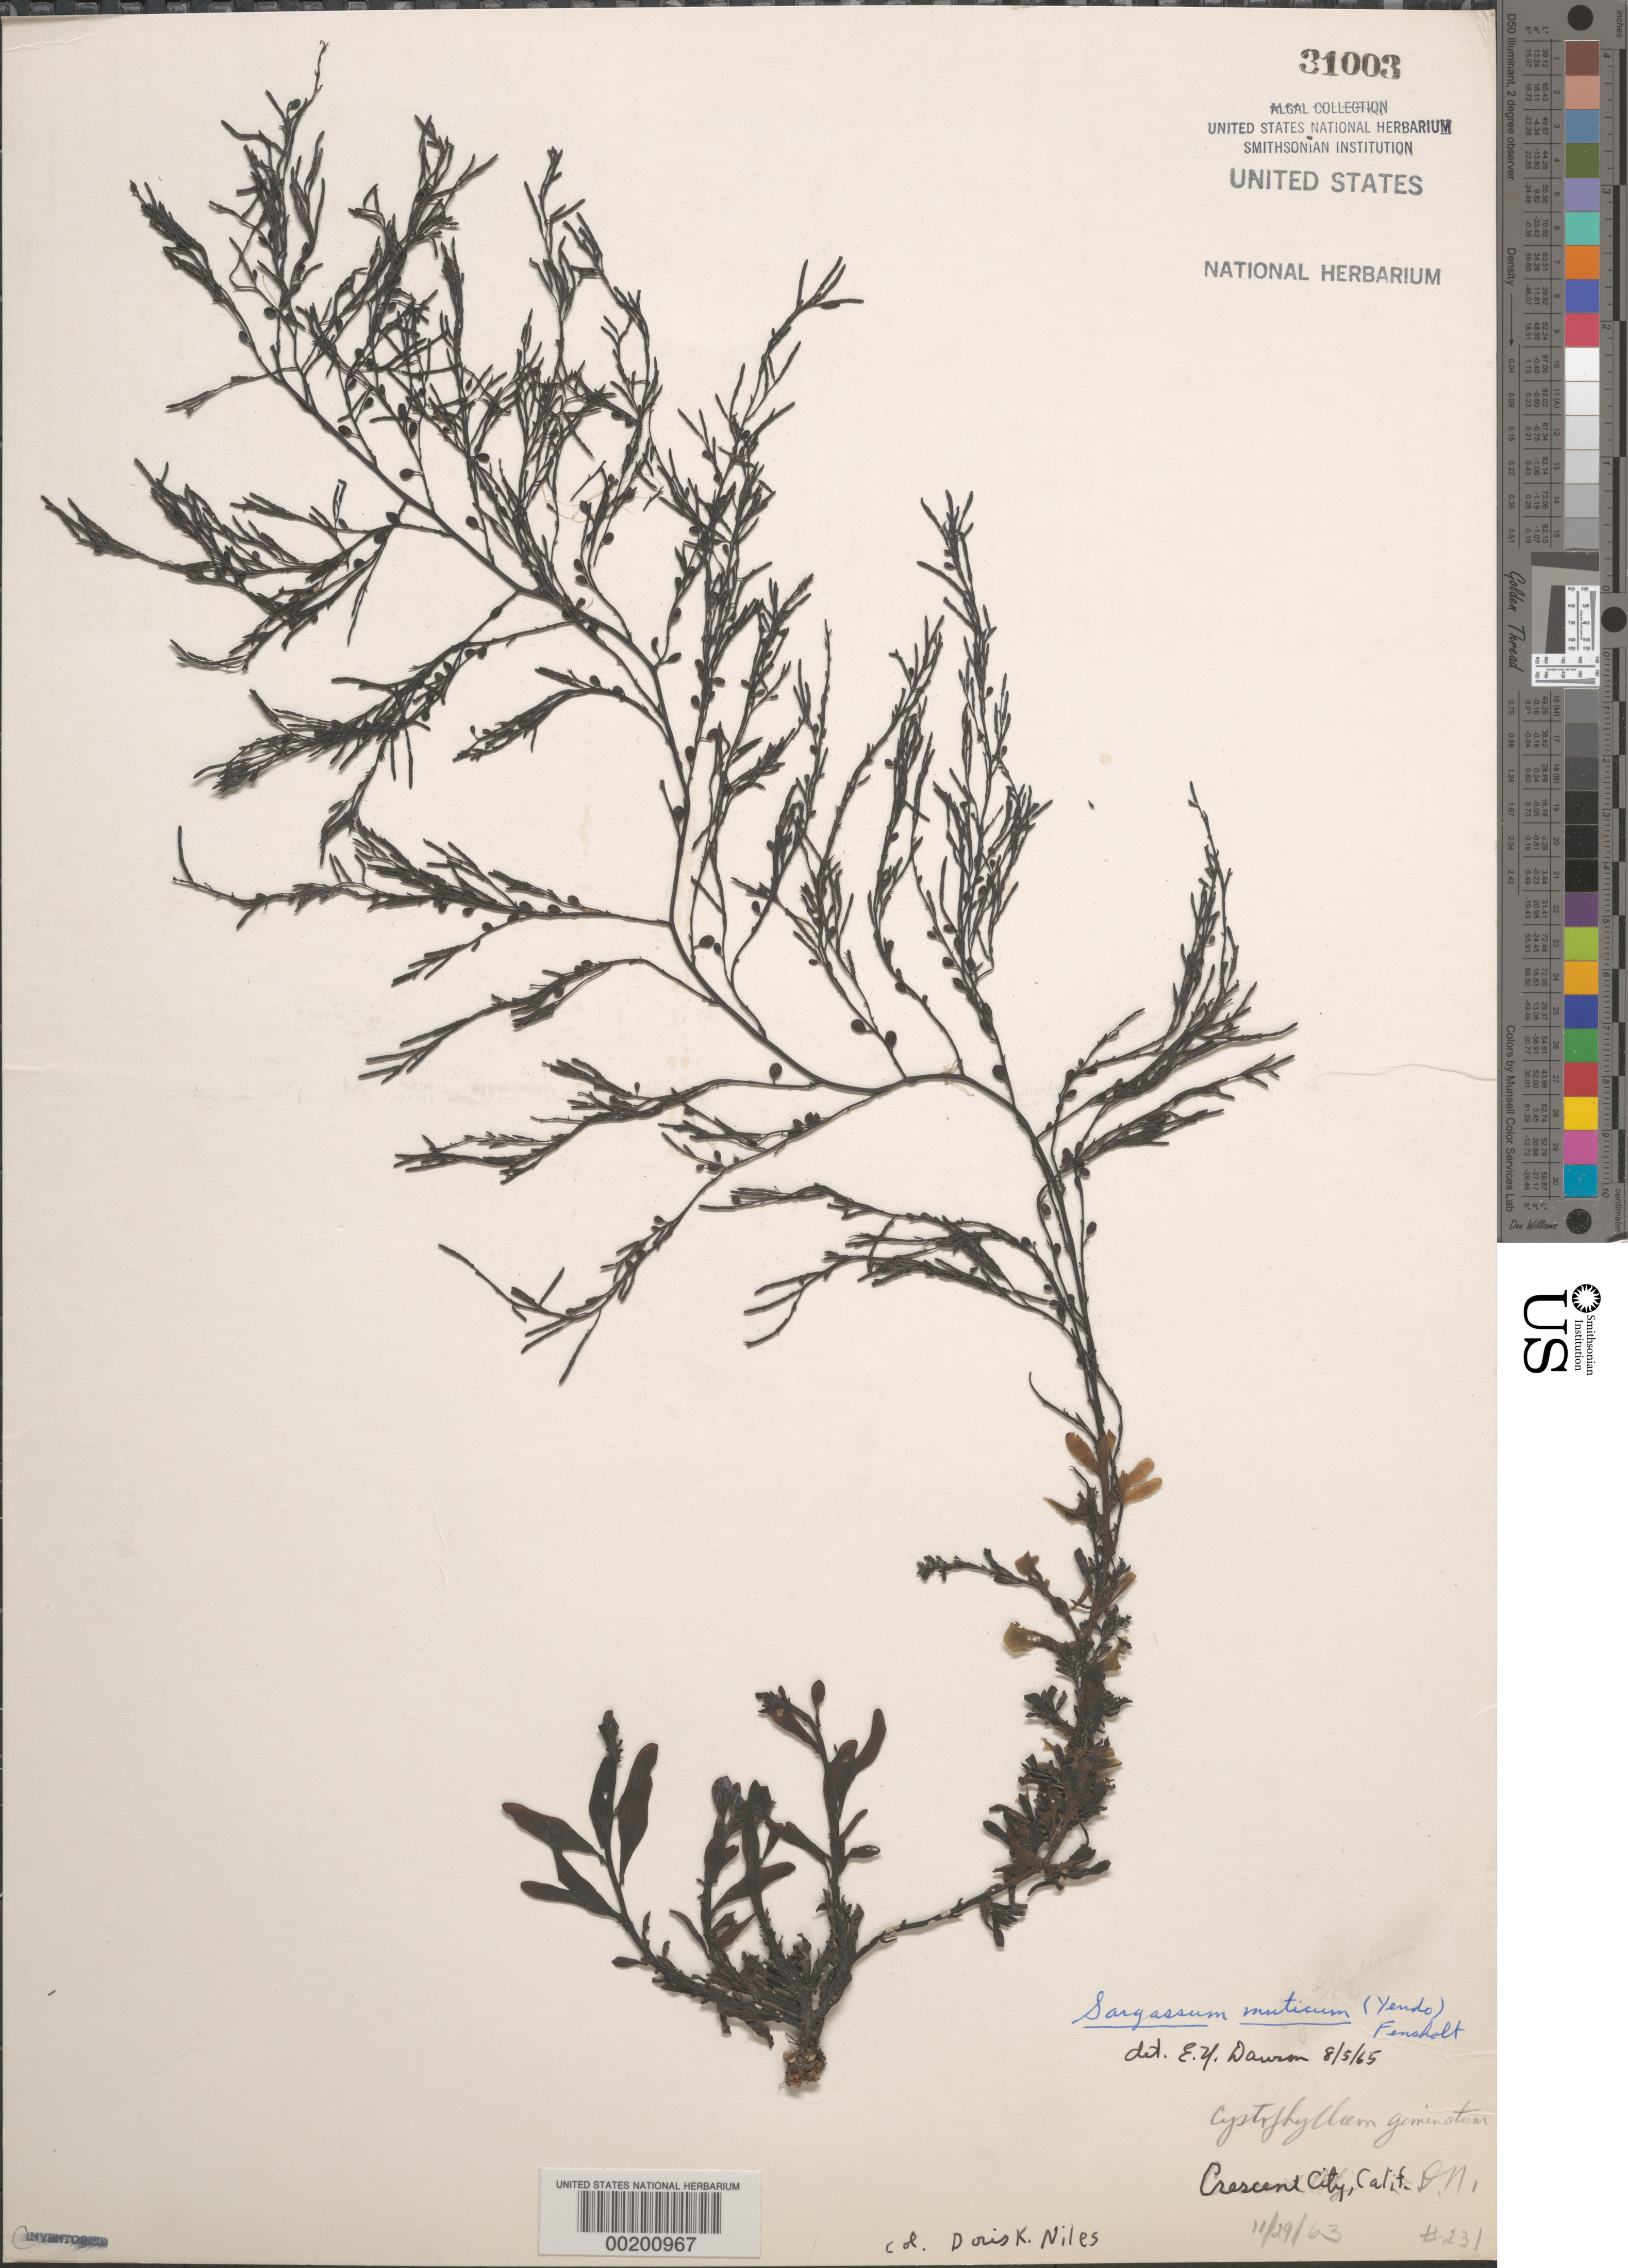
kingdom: Chromista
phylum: Ochrophyta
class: Phaeophyceae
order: Fucales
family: Sargassaceae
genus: Sargassum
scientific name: Sargassum muticum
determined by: Dawson, E. Y.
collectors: D. Niles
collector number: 231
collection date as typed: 29 Nov 1963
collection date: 1963-11-29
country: United States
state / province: California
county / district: Del Norte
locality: Crescent City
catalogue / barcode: US 31003